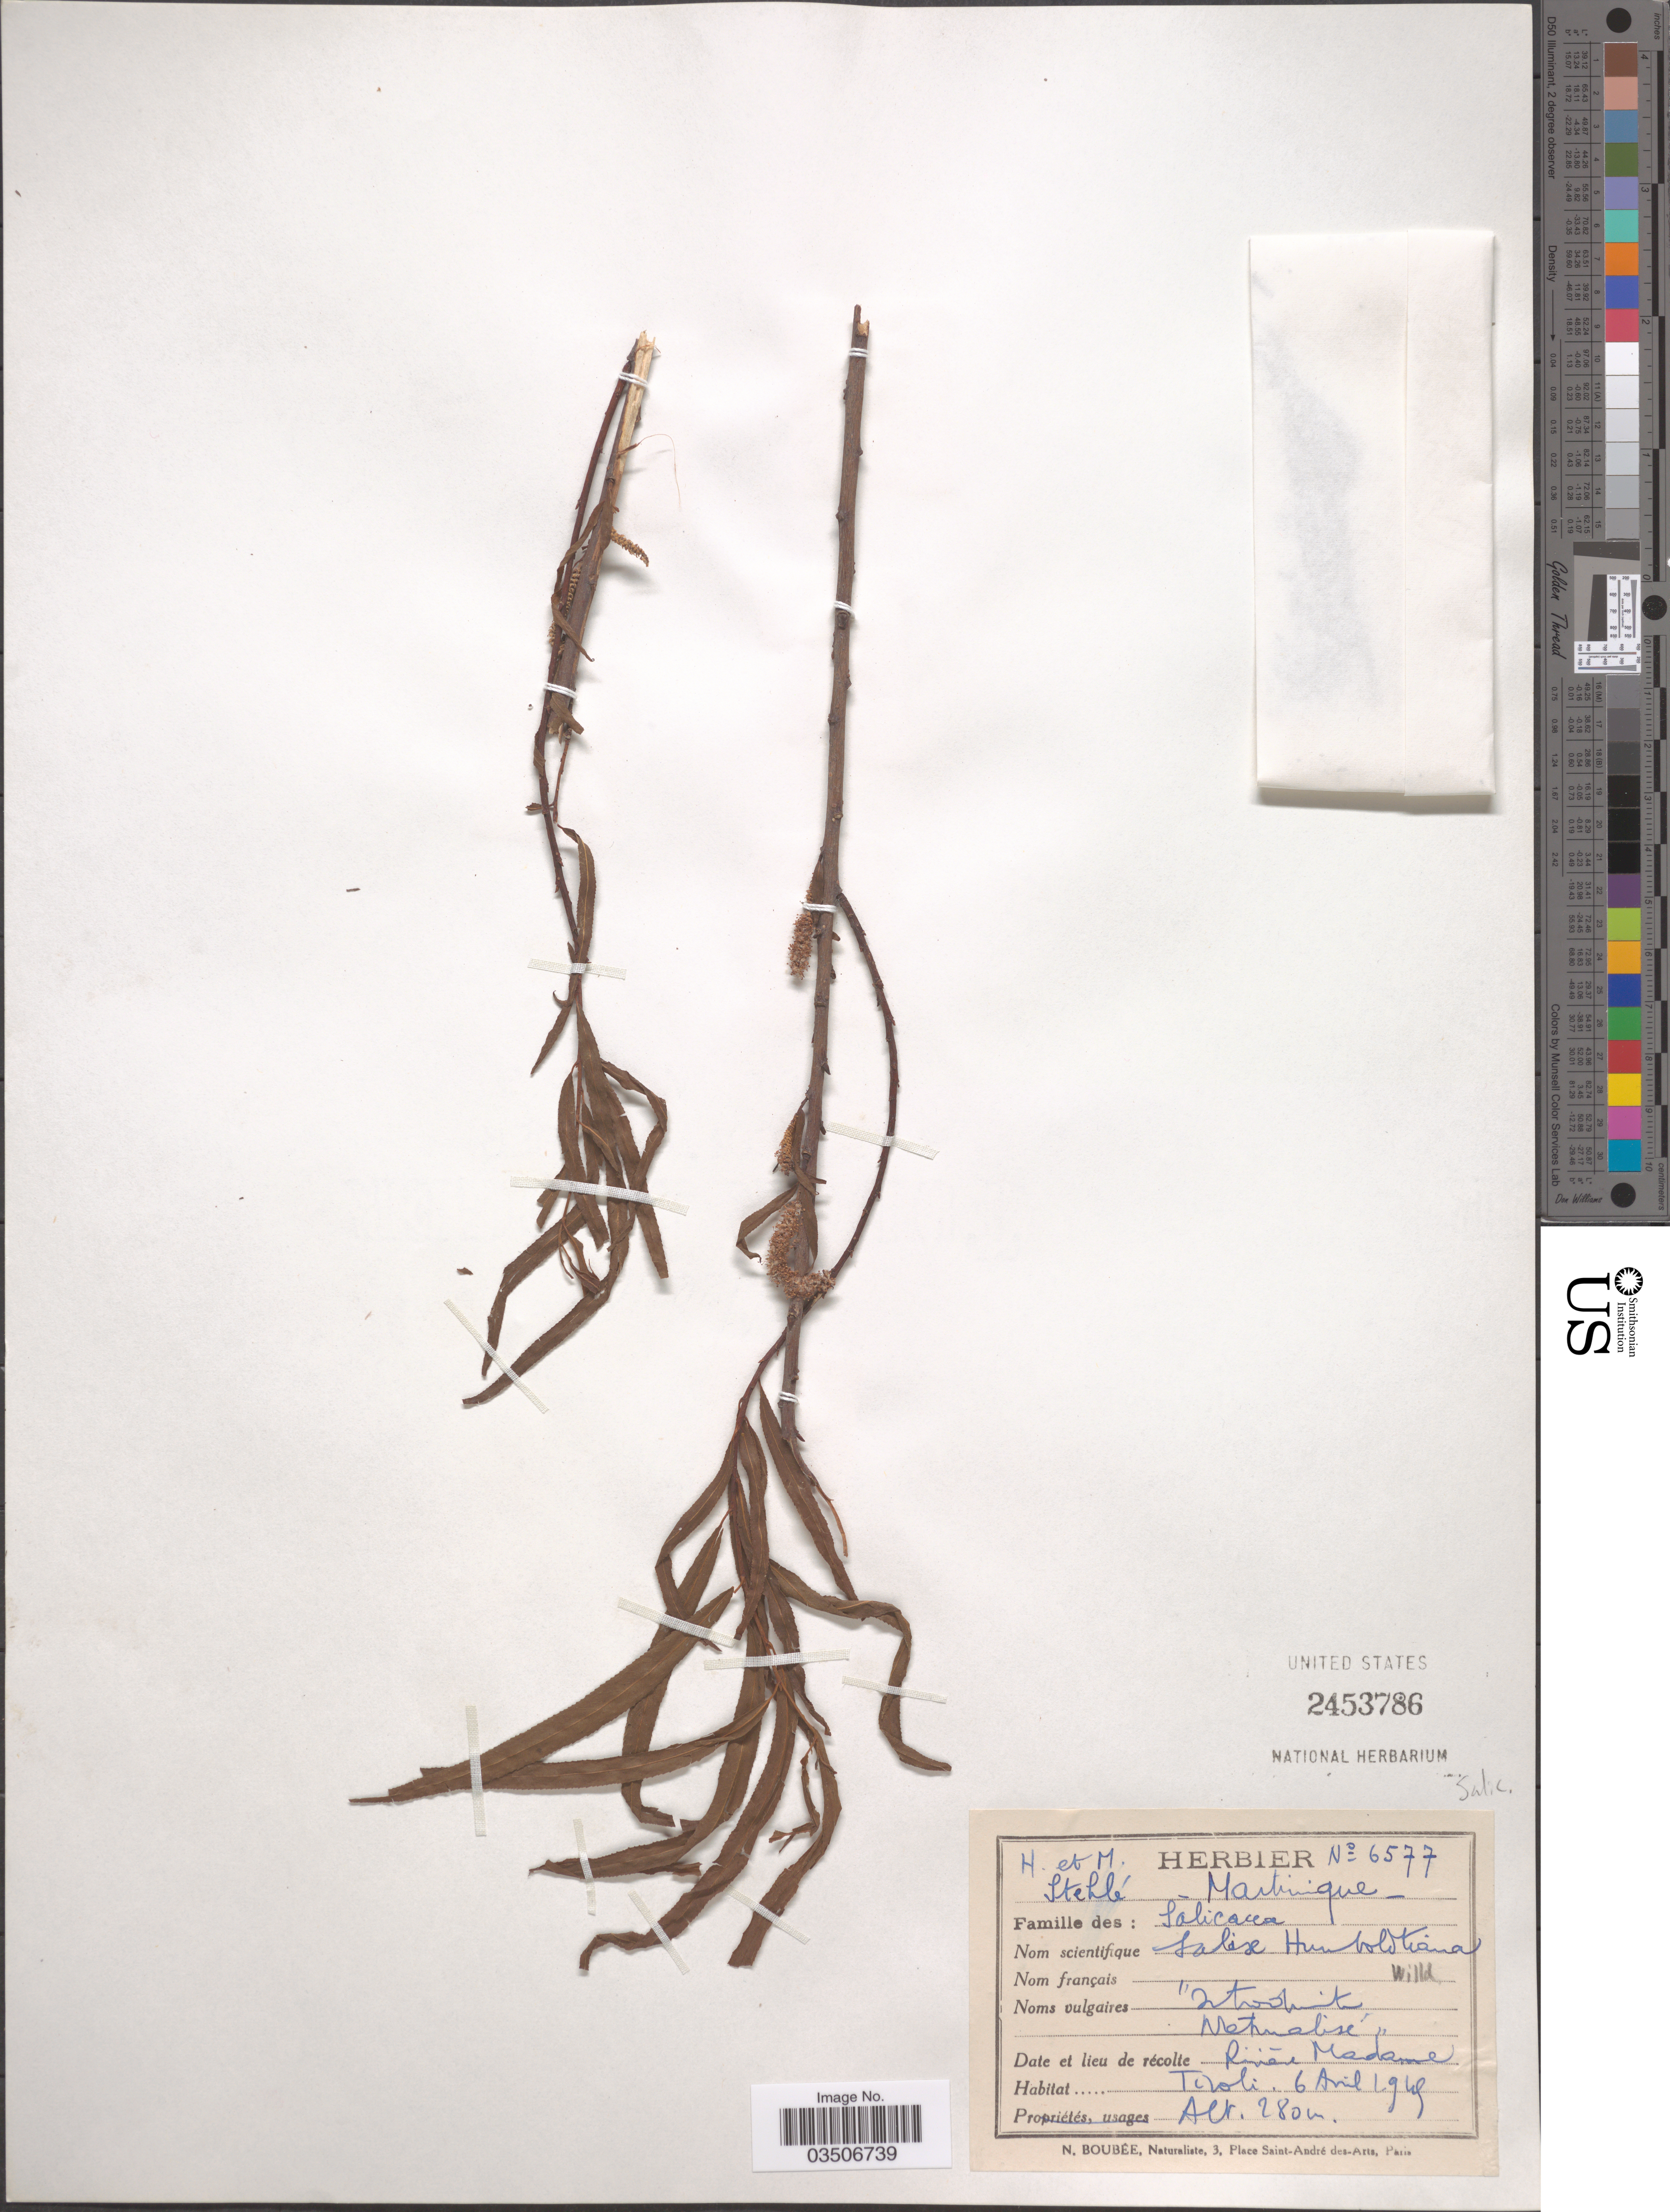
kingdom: Plantae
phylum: Tracheophyta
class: Magnoliopsida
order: Malpighiales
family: Salicaceae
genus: Salix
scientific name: Salix humboldtiana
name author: Willd.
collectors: H. Stehlé & M. Stehlé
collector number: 6577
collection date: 1949-04-06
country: Martinique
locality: Rivière Madame. Tivoli.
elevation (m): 280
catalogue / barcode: US 2453786